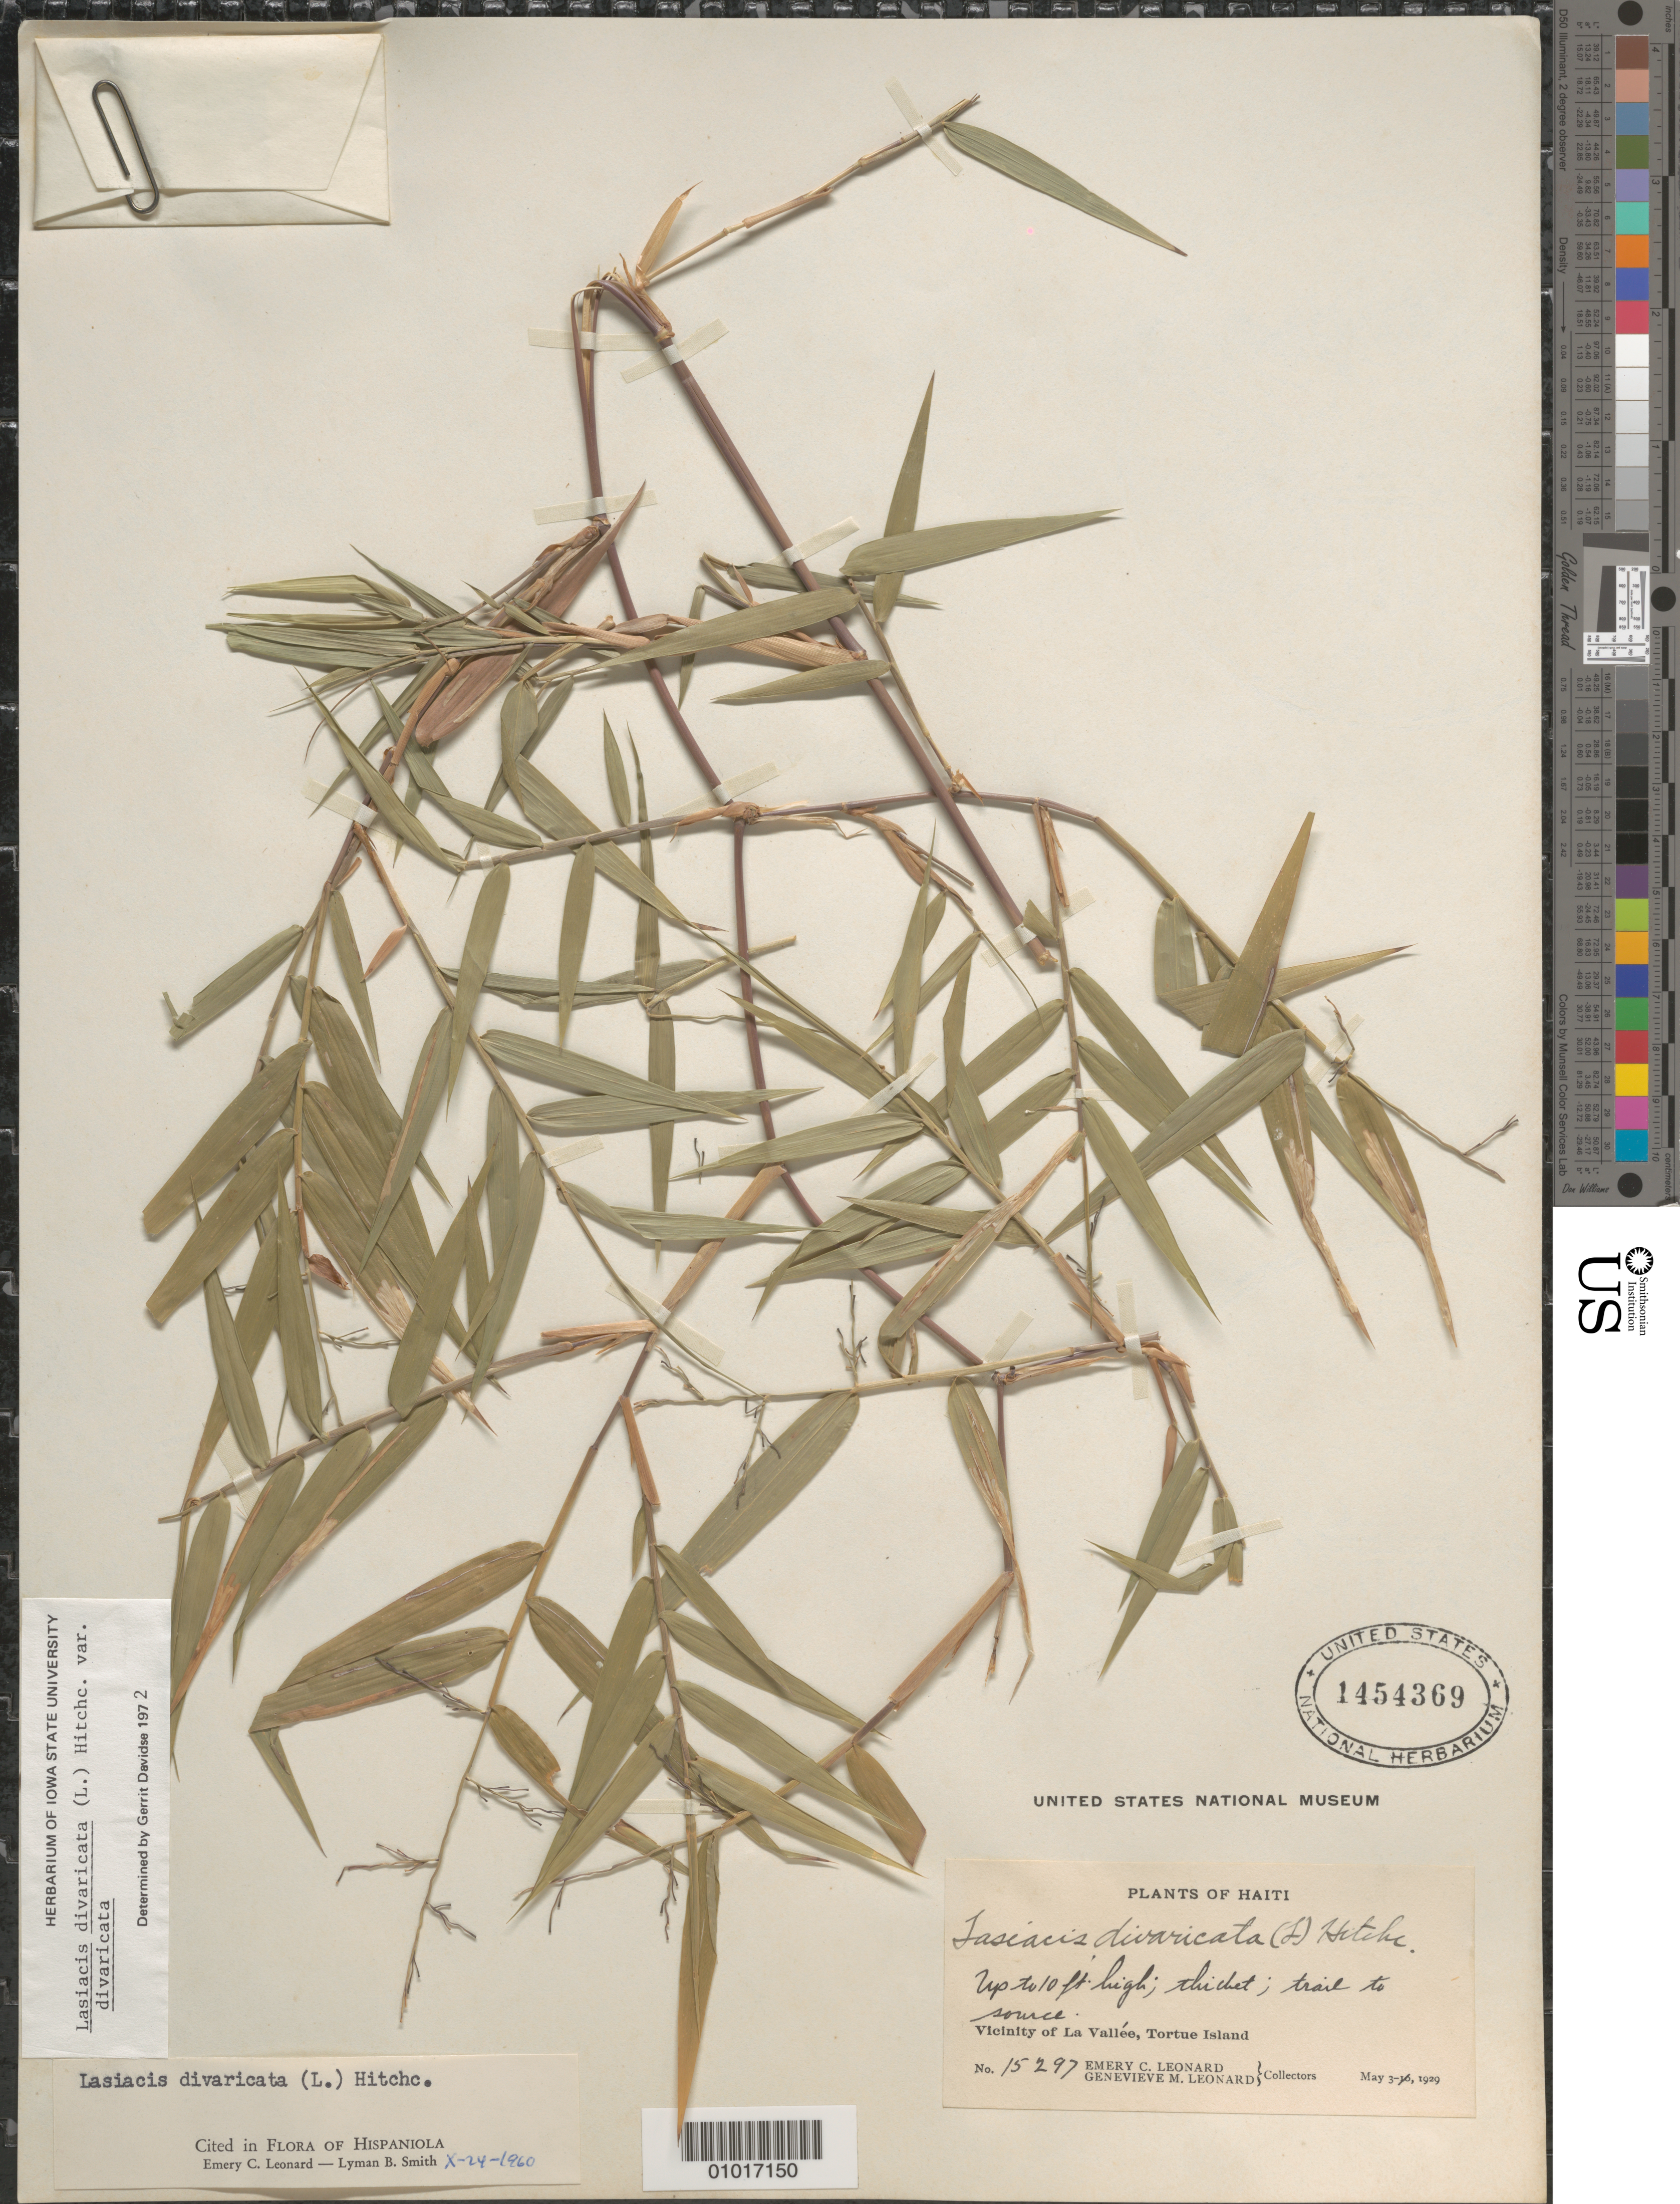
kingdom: Plantae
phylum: Tracheophyta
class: Liliopsida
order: Poales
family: Poaceae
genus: Lasiacis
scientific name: Lasiacis divaricata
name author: (L.) Hitchc.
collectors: E. C. Leonard & G. M. Leonard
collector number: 15297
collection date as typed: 03 May 1929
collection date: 1929-05-03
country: Haiti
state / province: Nord-Óuest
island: Île de la Tortue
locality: Vicinity of La Vallee, Tortue Island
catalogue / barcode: US 1454369